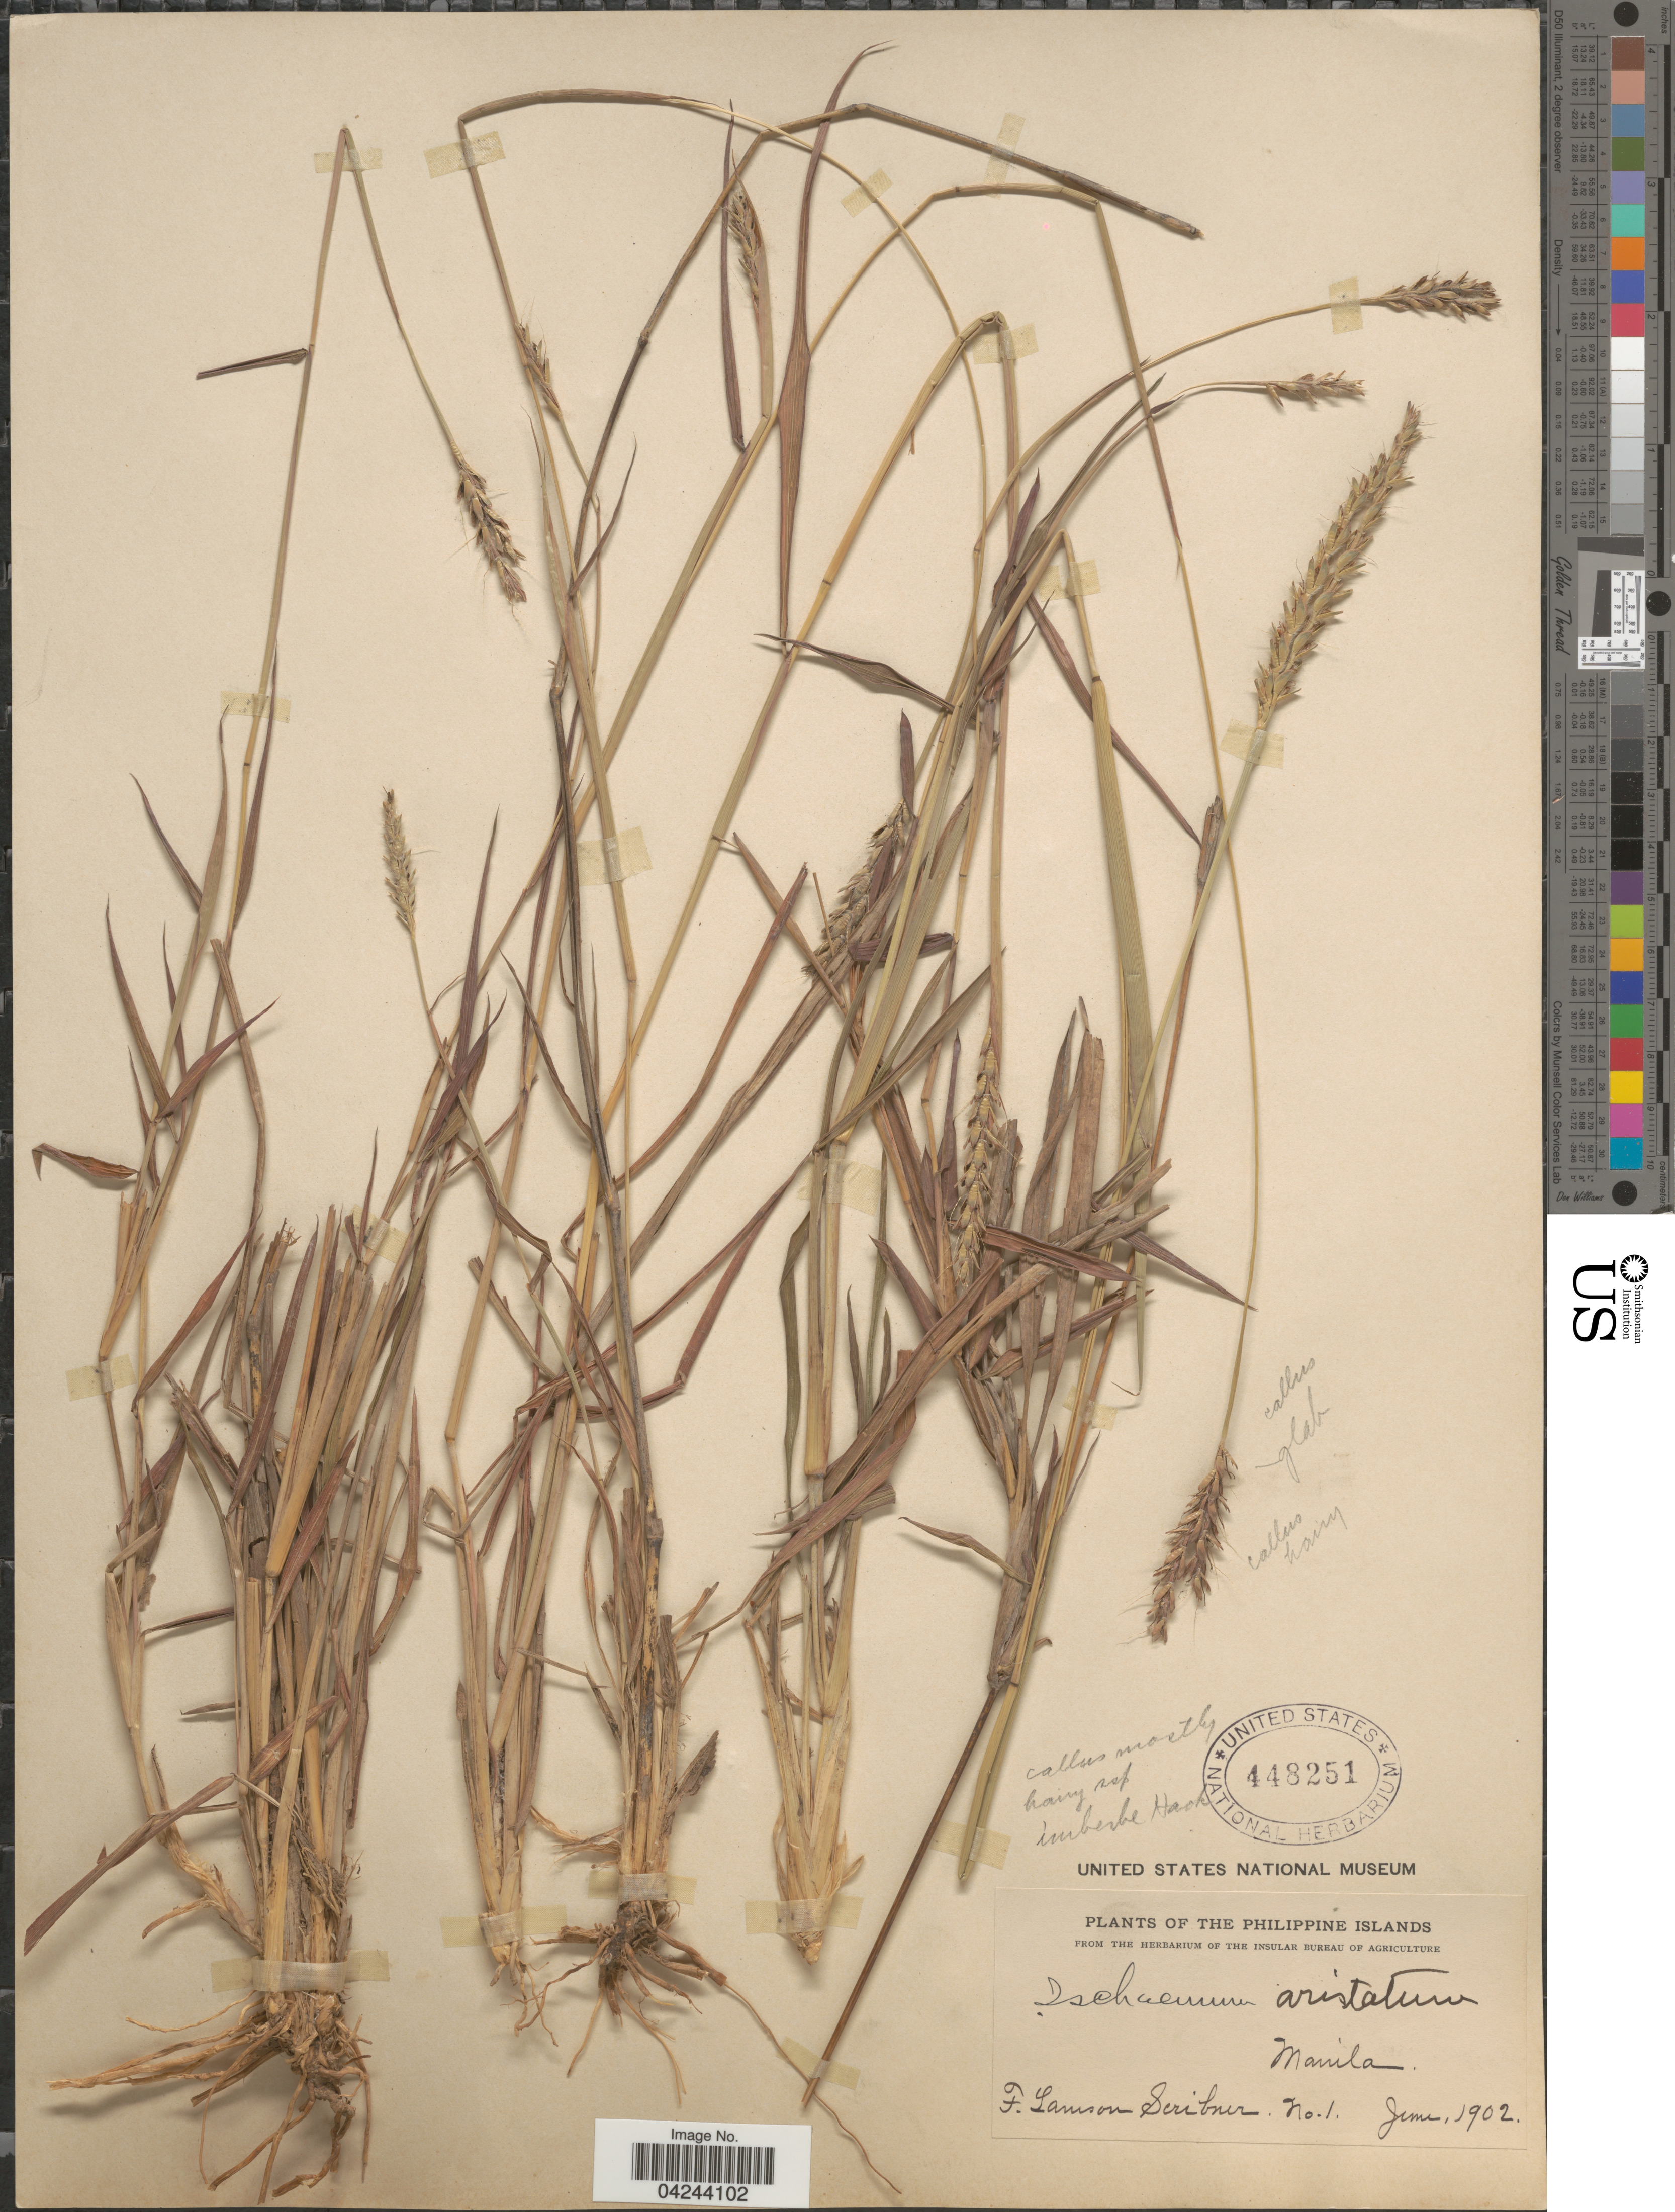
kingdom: Plantae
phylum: Tracheophyta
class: Liliopsida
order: Poales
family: Poaceae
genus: Ischaemum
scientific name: Ischaemum aristatum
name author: L.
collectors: F. L. Scribner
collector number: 1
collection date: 1902-06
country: Philippines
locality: The Philippine Islands. Manila.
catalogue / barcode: US 448251